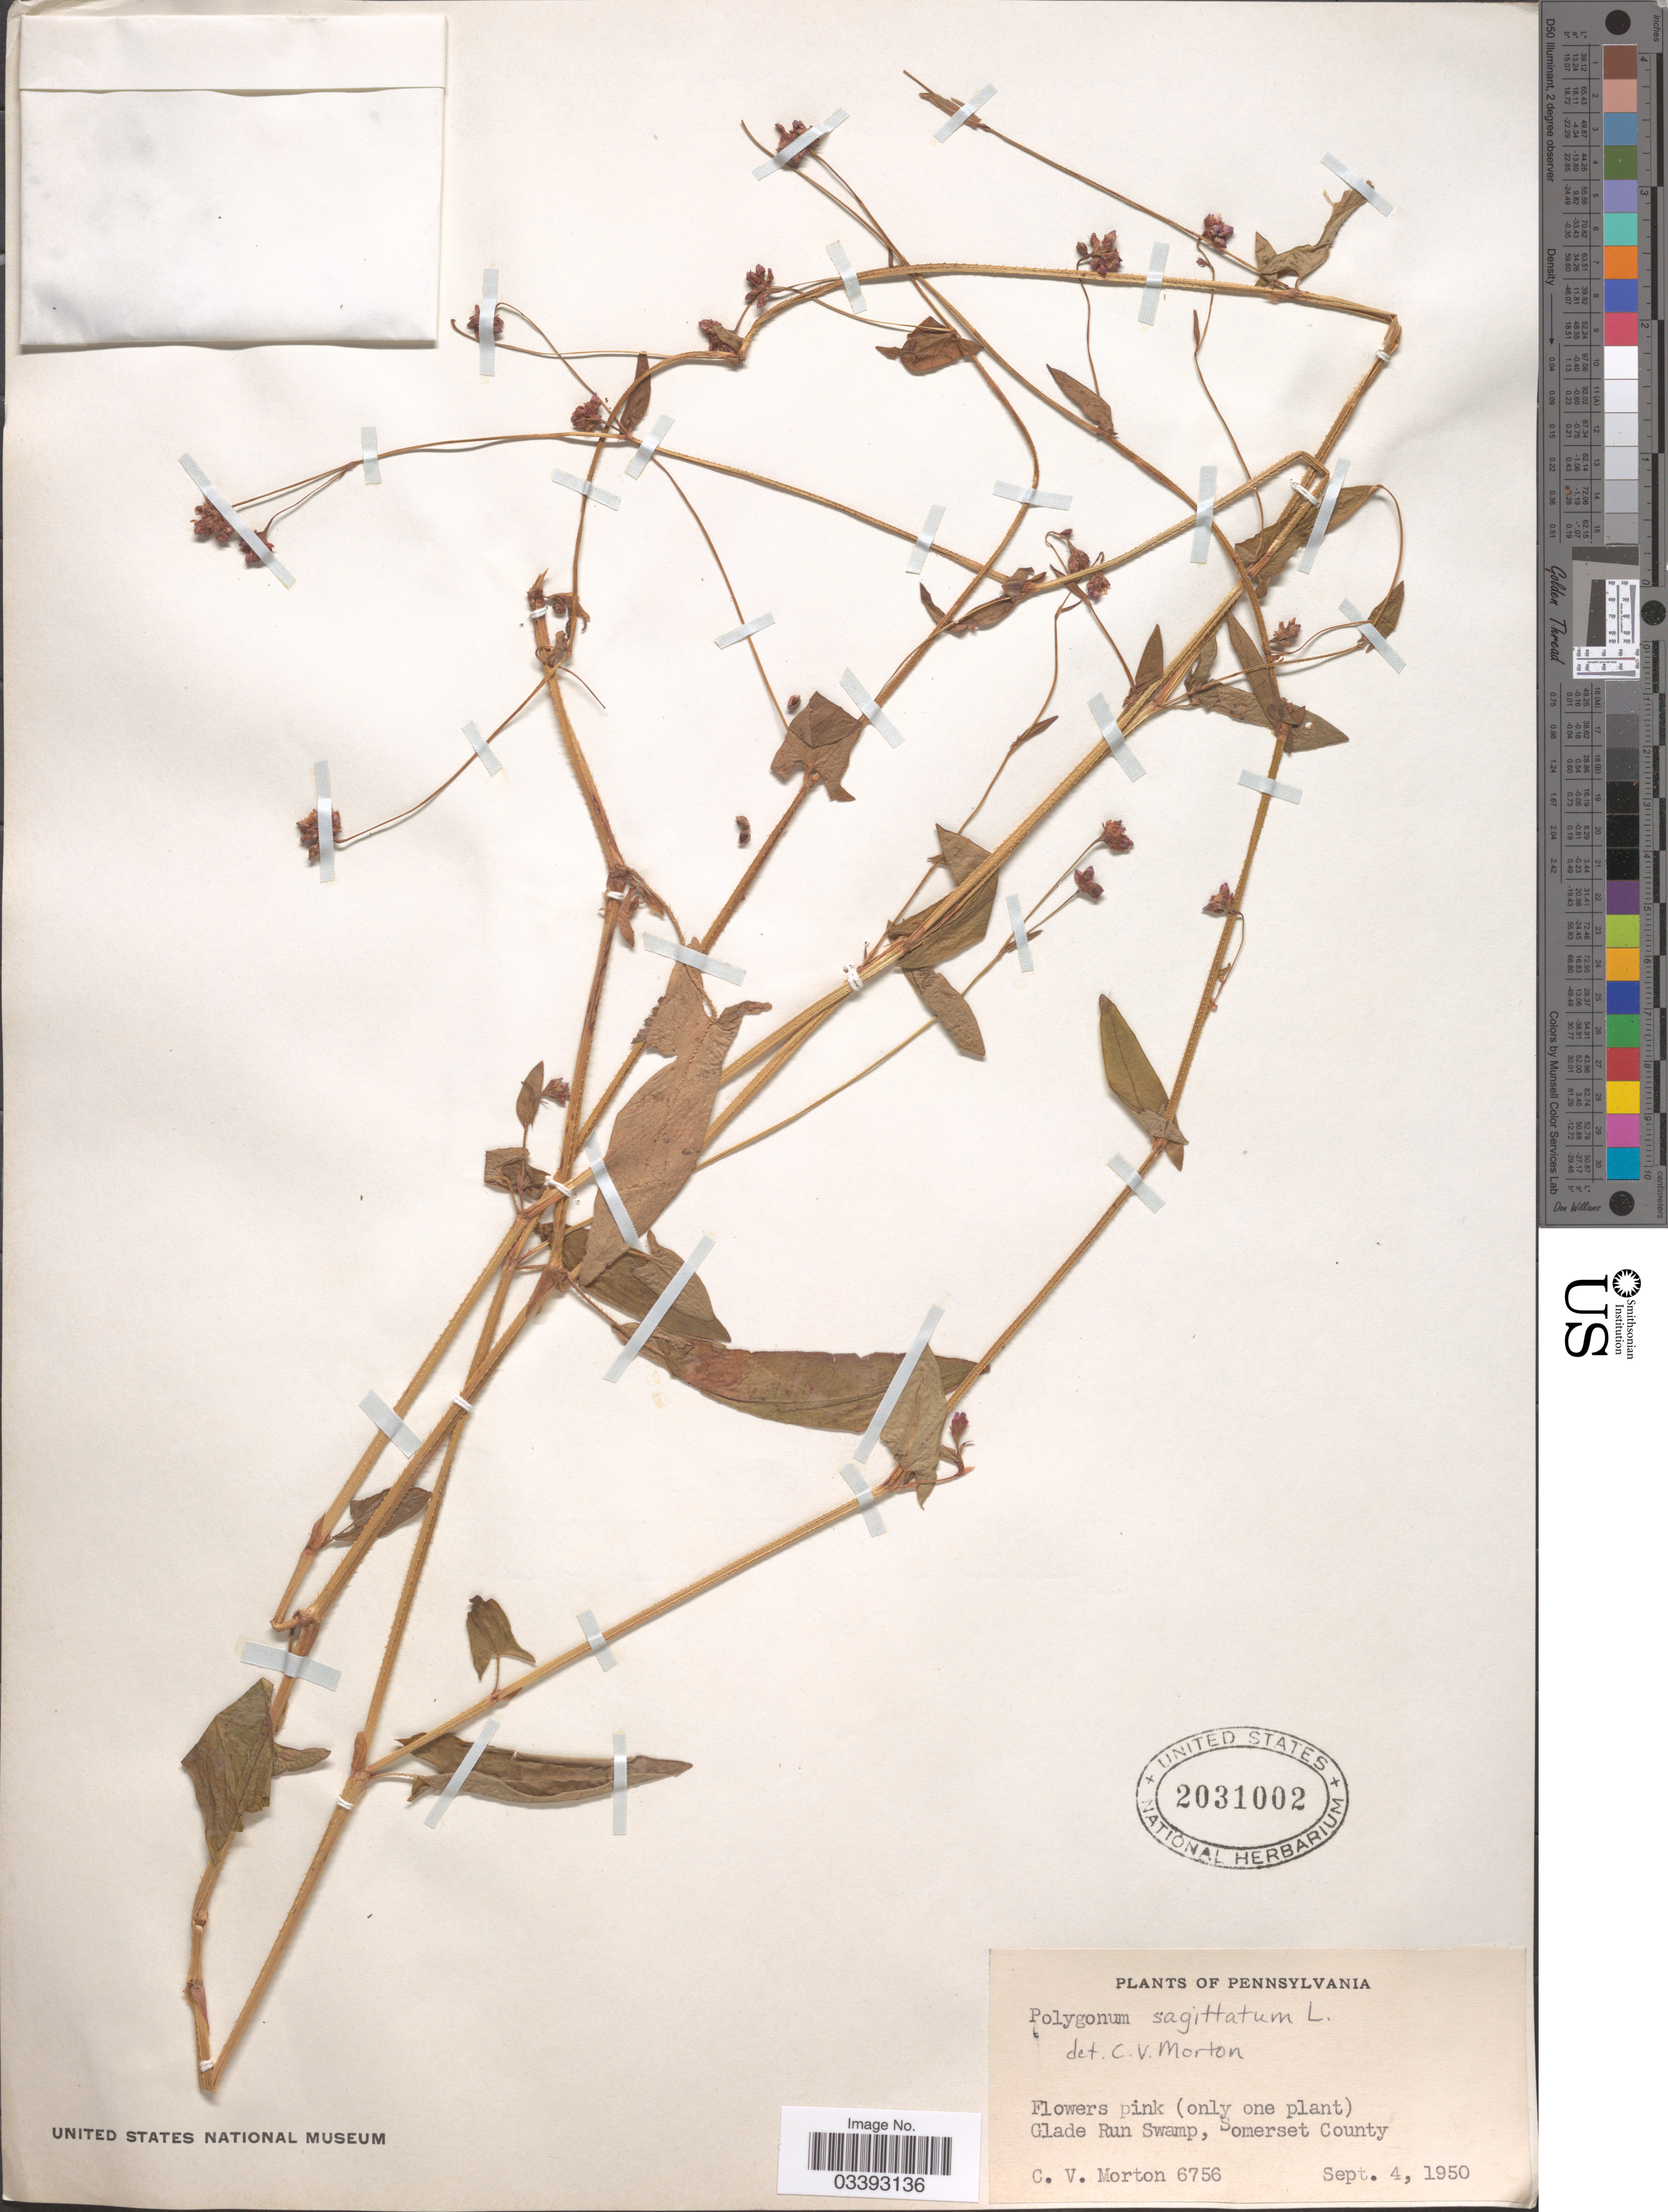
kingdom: Plantae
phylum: Tracheophyta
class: Magnoliopsida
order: Caryophyllales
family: Polygonaceae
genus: Persicaria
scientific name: Persicaria sagittata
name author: (L.) H. Gross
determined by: Atha, D. E.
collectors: C. V. Morton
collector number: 6756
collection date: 1950-09-04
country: United States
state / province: Pennsylvania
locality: Glade Run Swamp, Somerset County.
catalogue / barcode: US 2031002